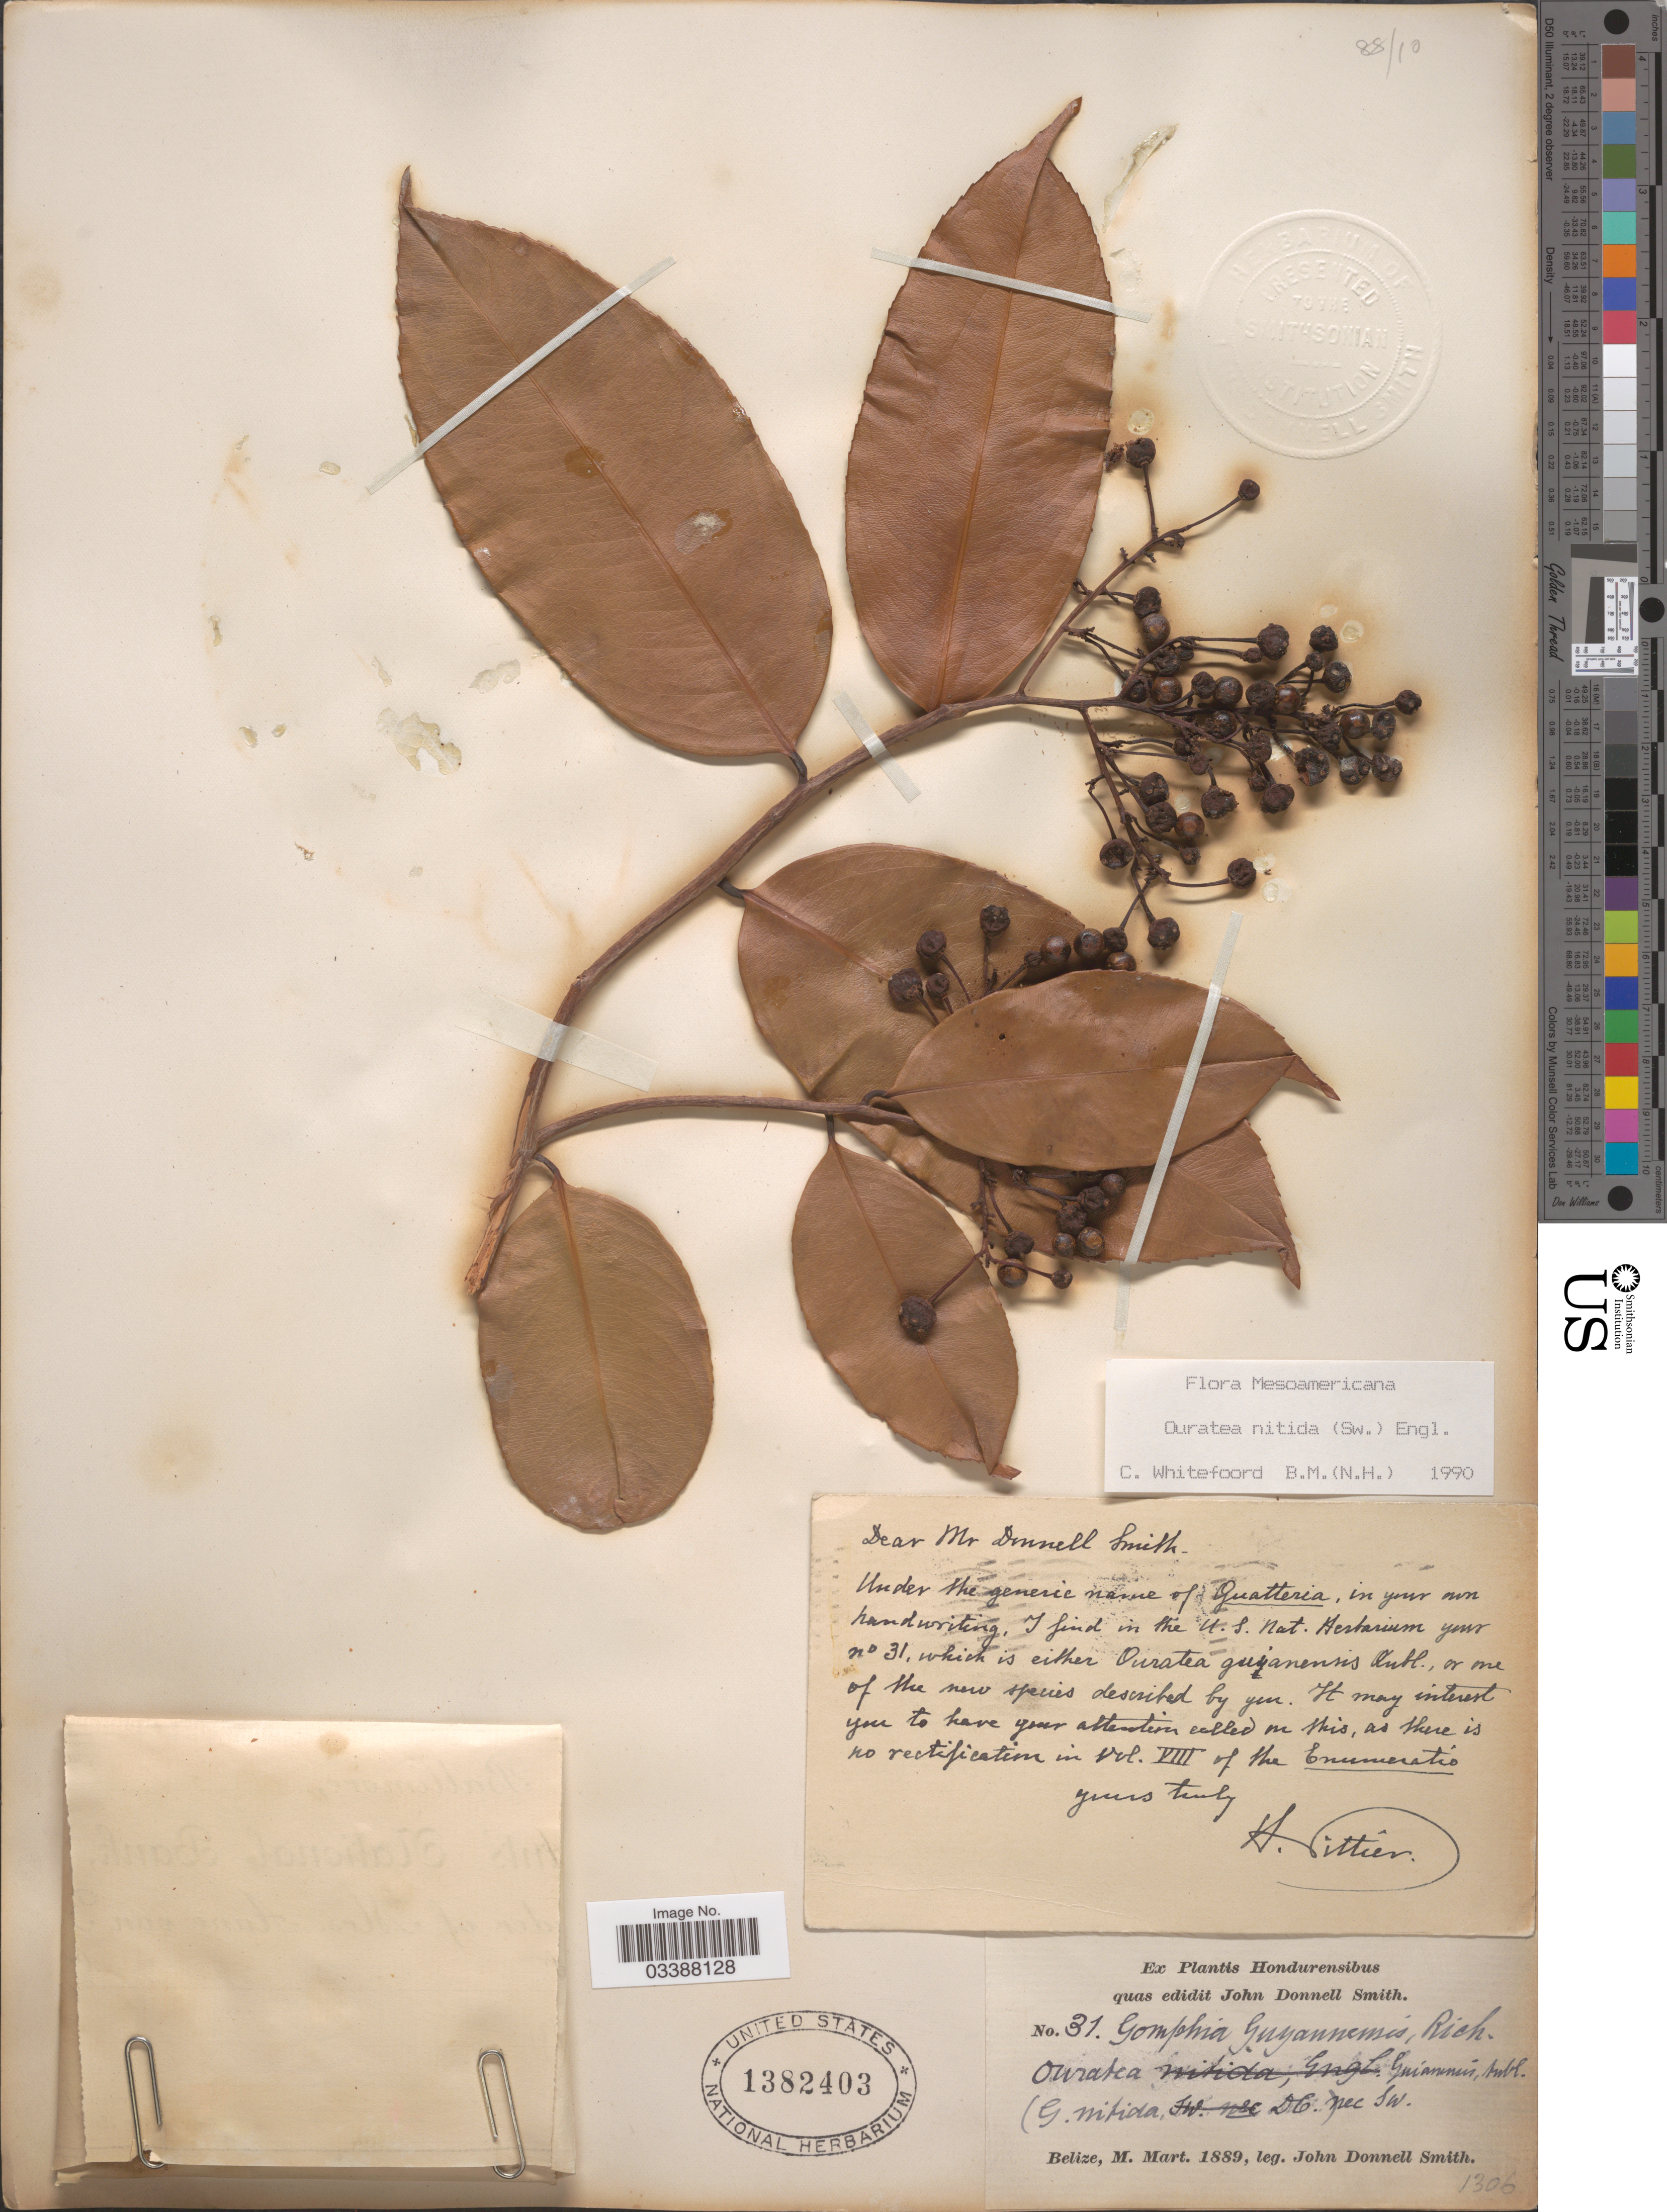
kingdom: Plantae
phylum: Tracheophyta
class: Magnoliopsida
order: Malpighiales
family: Ochnaceae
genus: Ouratea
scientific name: Ouratea nitida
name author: (Sw.) Engl.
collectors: J. Donnell Smith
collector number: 31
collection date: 1889-03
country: Belize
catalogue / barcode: US 1382403